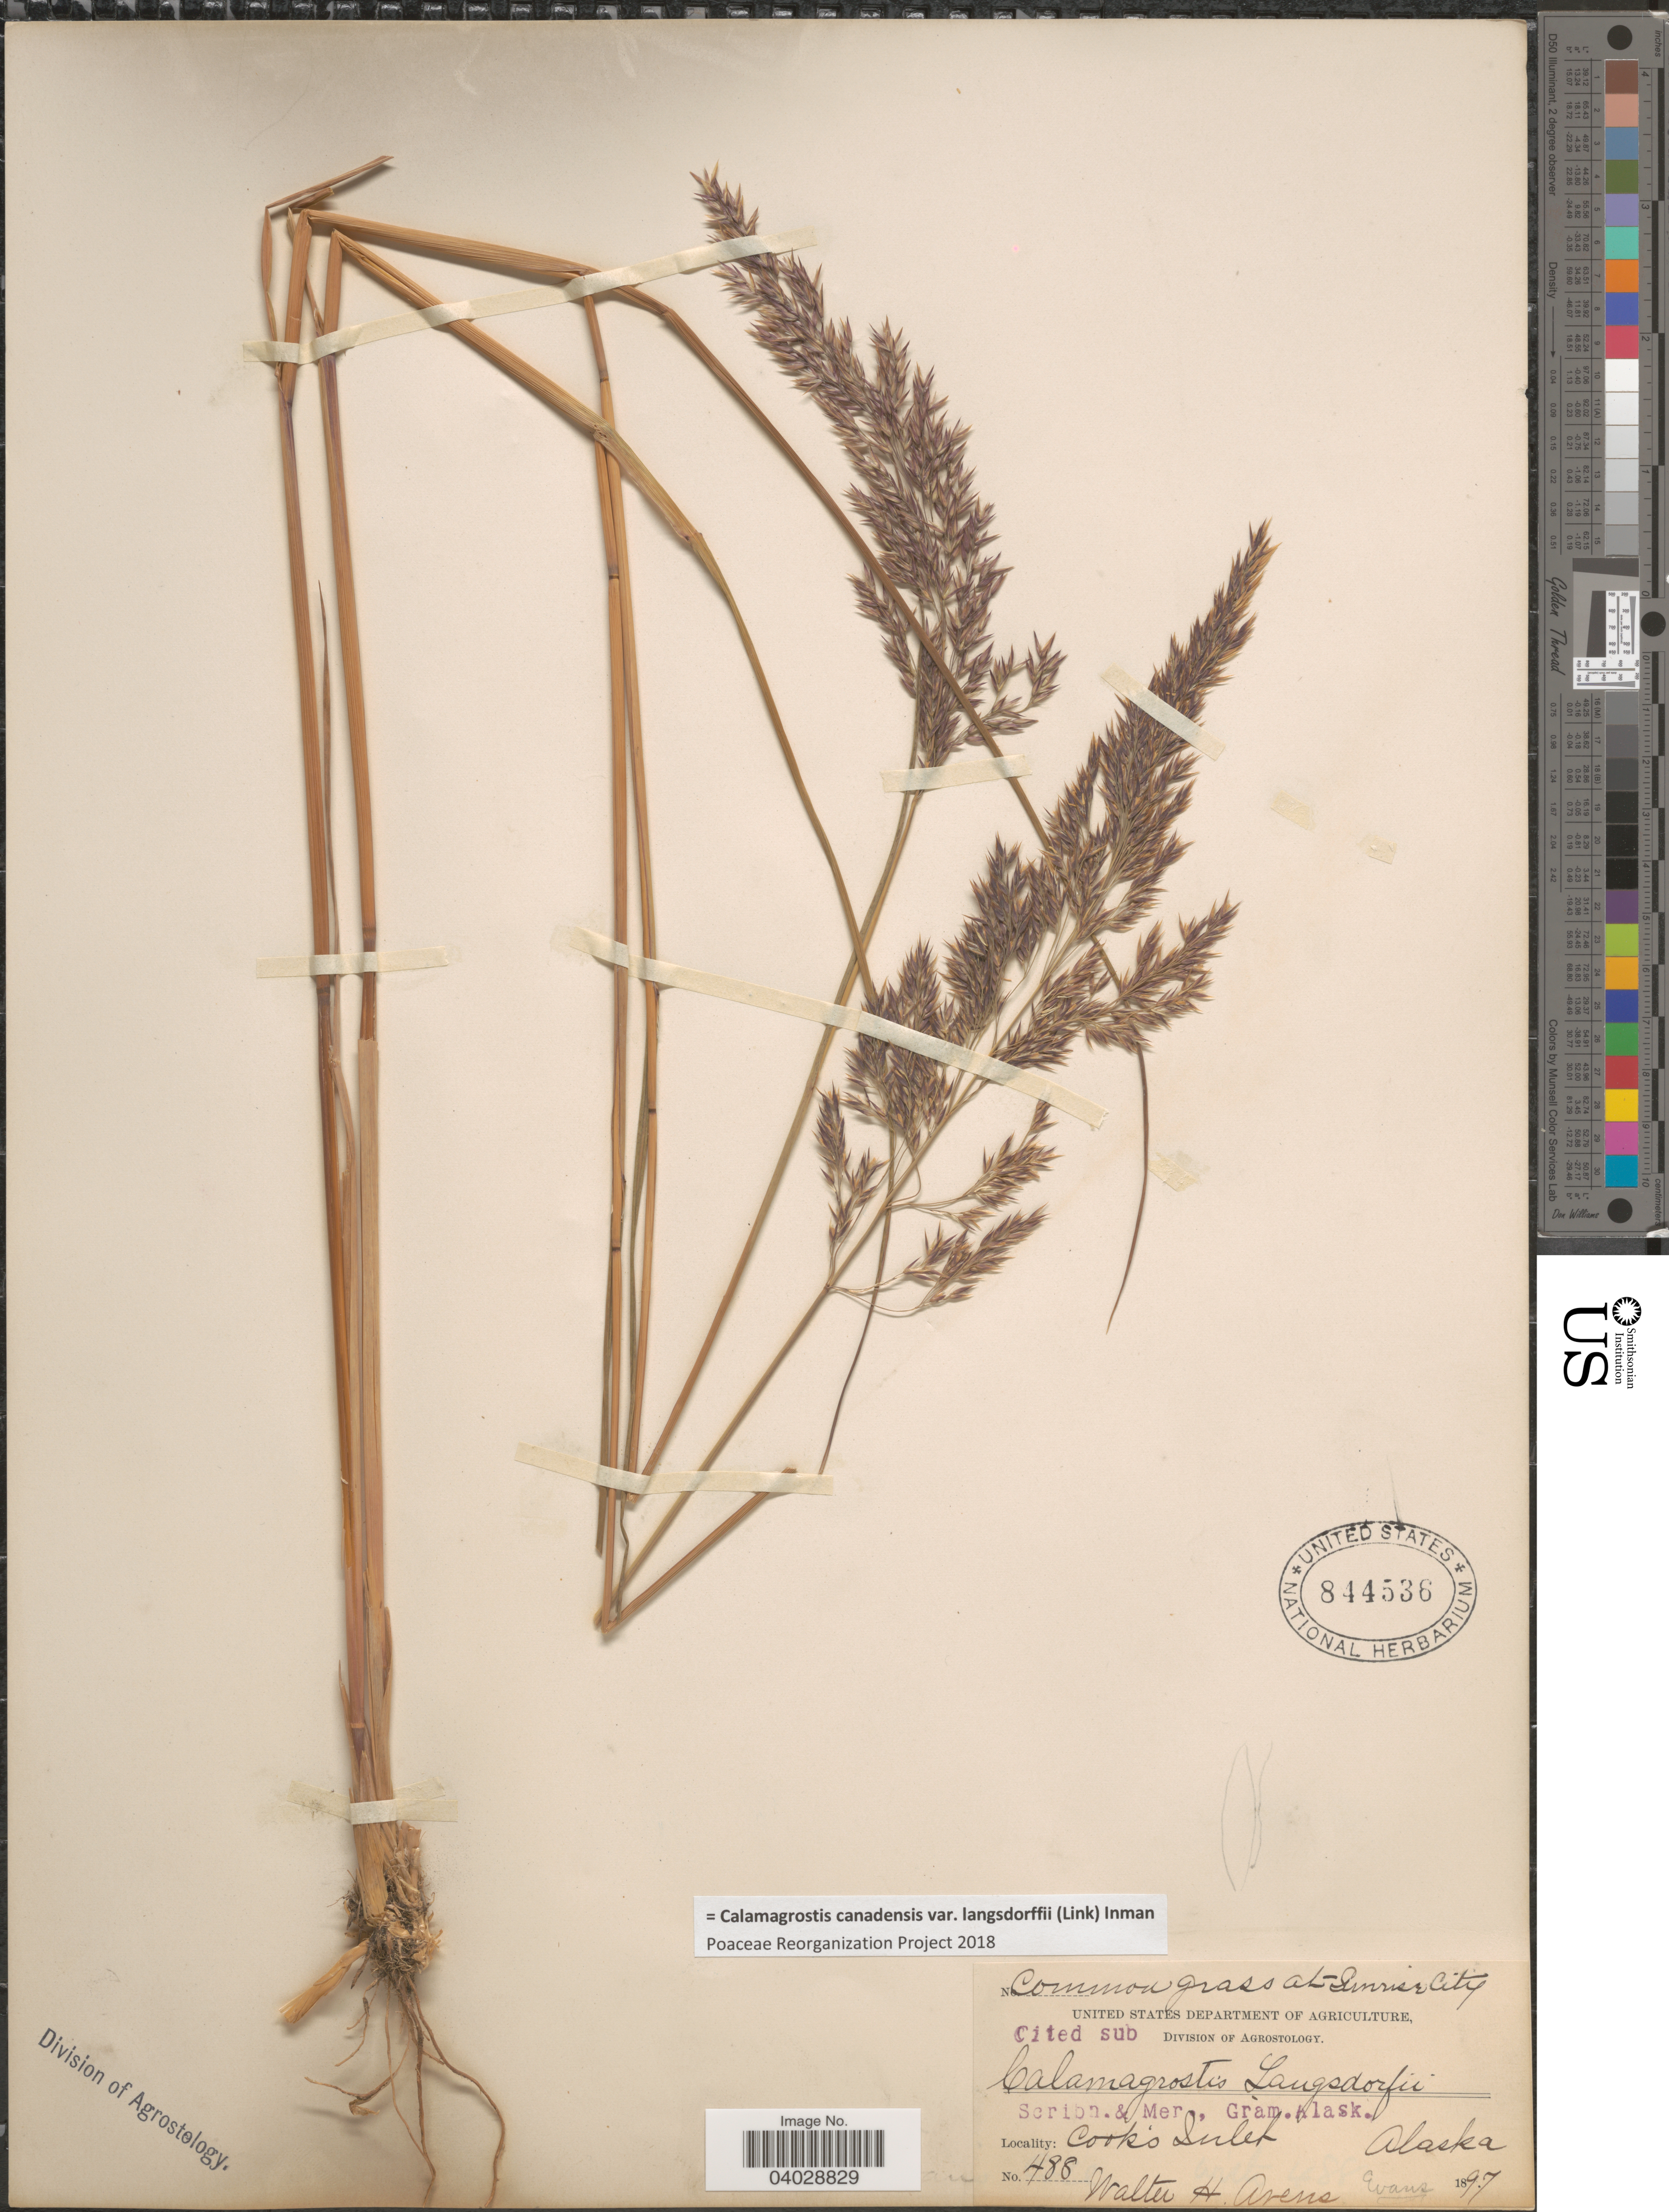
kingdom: Plantae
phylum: Tracheophyta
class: Liliopsida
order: Poales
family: Poaceae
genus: Calamagrostis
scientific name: Calamagrostis canadensis var. langsdorffii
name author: (Link) Inman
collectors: W. H. Evans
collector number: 488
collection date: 1897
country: United States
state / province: Alaska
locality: Common grass at Sunrise City. Cook's Outlet.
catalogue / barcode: US 844536